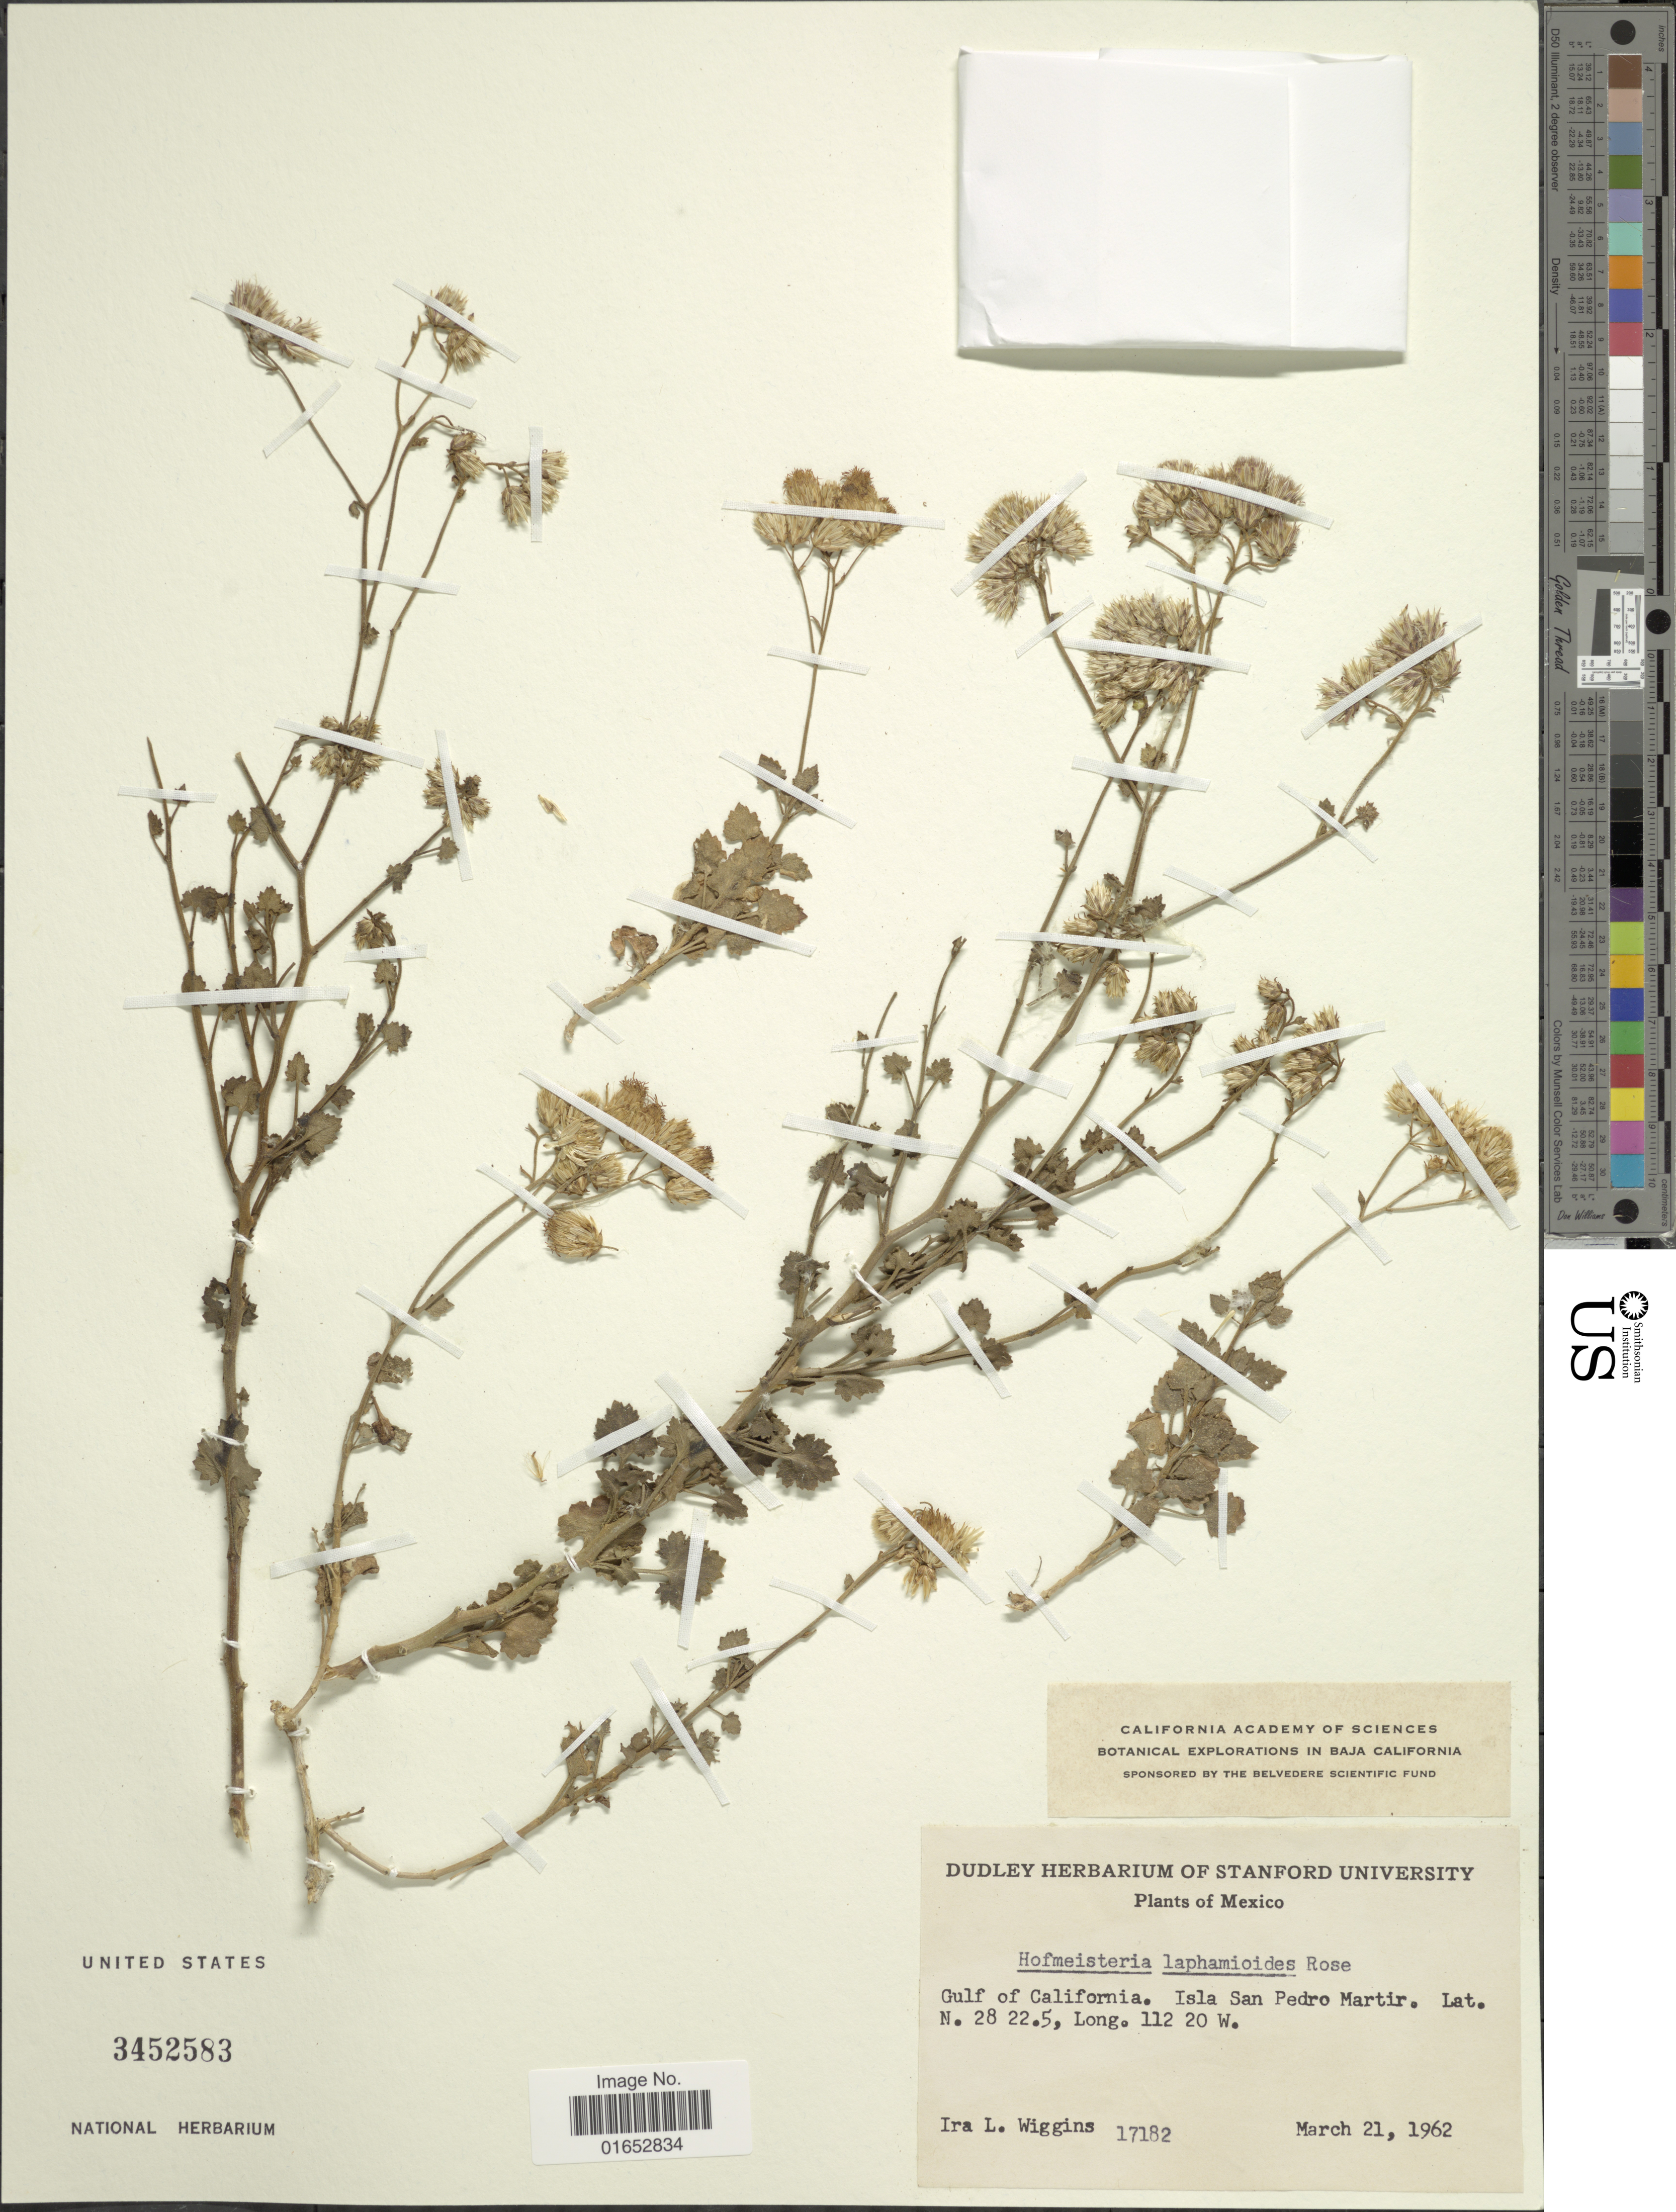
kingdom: Plantae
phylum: Tracheophyta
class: Magnoliopsida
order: Asterales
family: Asteraceae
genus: Pleurocoronis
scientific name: Pleurocoronis laphamioides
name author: (Rose) R.M. King & H. Rob.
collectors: I. L. Wiggins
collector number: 17182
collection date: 1962-03-21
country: Mexico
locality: Gulf of California, Isla San Pedro Martir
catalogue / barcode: US 3452583